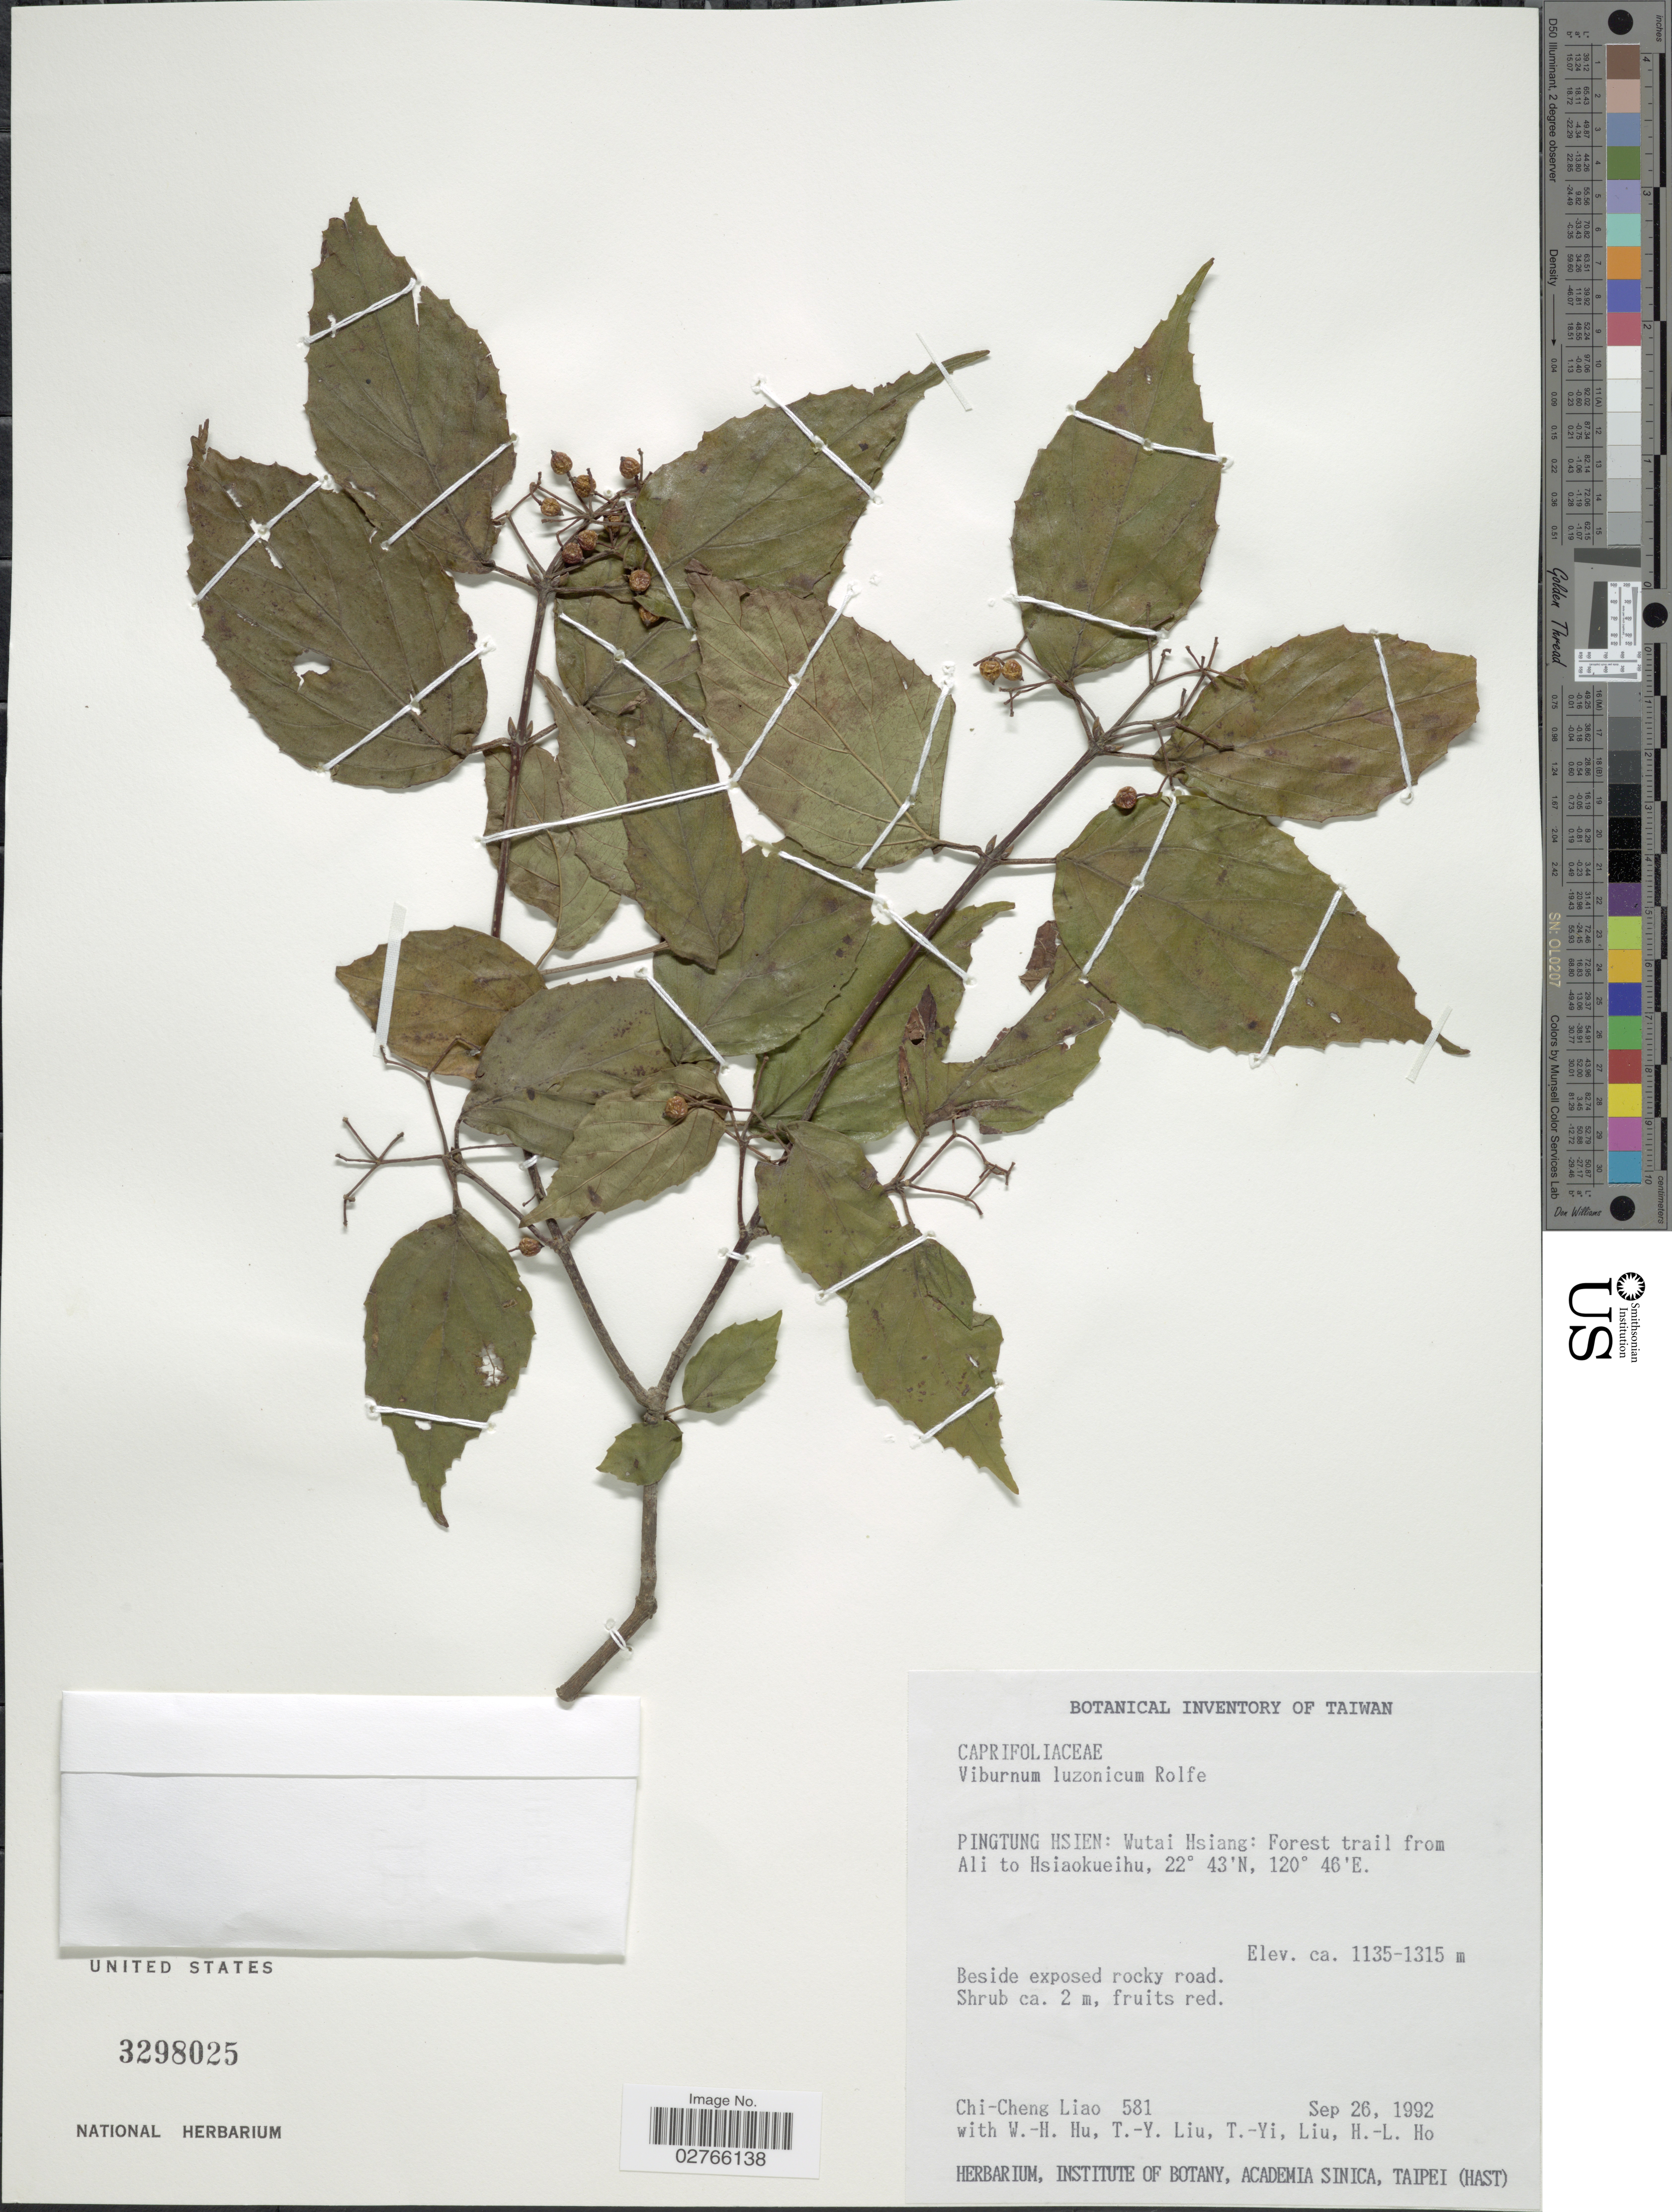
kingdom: Plantae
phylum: Tracheophyta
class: Magnoliopsida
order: Dipsacales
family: Viburnaceae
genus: Viburnum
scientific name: Viburnum formosanum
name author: (Hance) Hayata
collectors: C. Liao, W. H. Hu, T. Y. Liu, T. Y. Liu & H. Ho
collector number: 581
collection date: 1992-09-26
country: Taiwan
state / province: Pingtung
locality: Pingtung Hsien: Wutai Hsiang: Forest trail from Ali to Hsiaokueihu.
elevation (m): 1135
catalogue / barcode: US 3298025